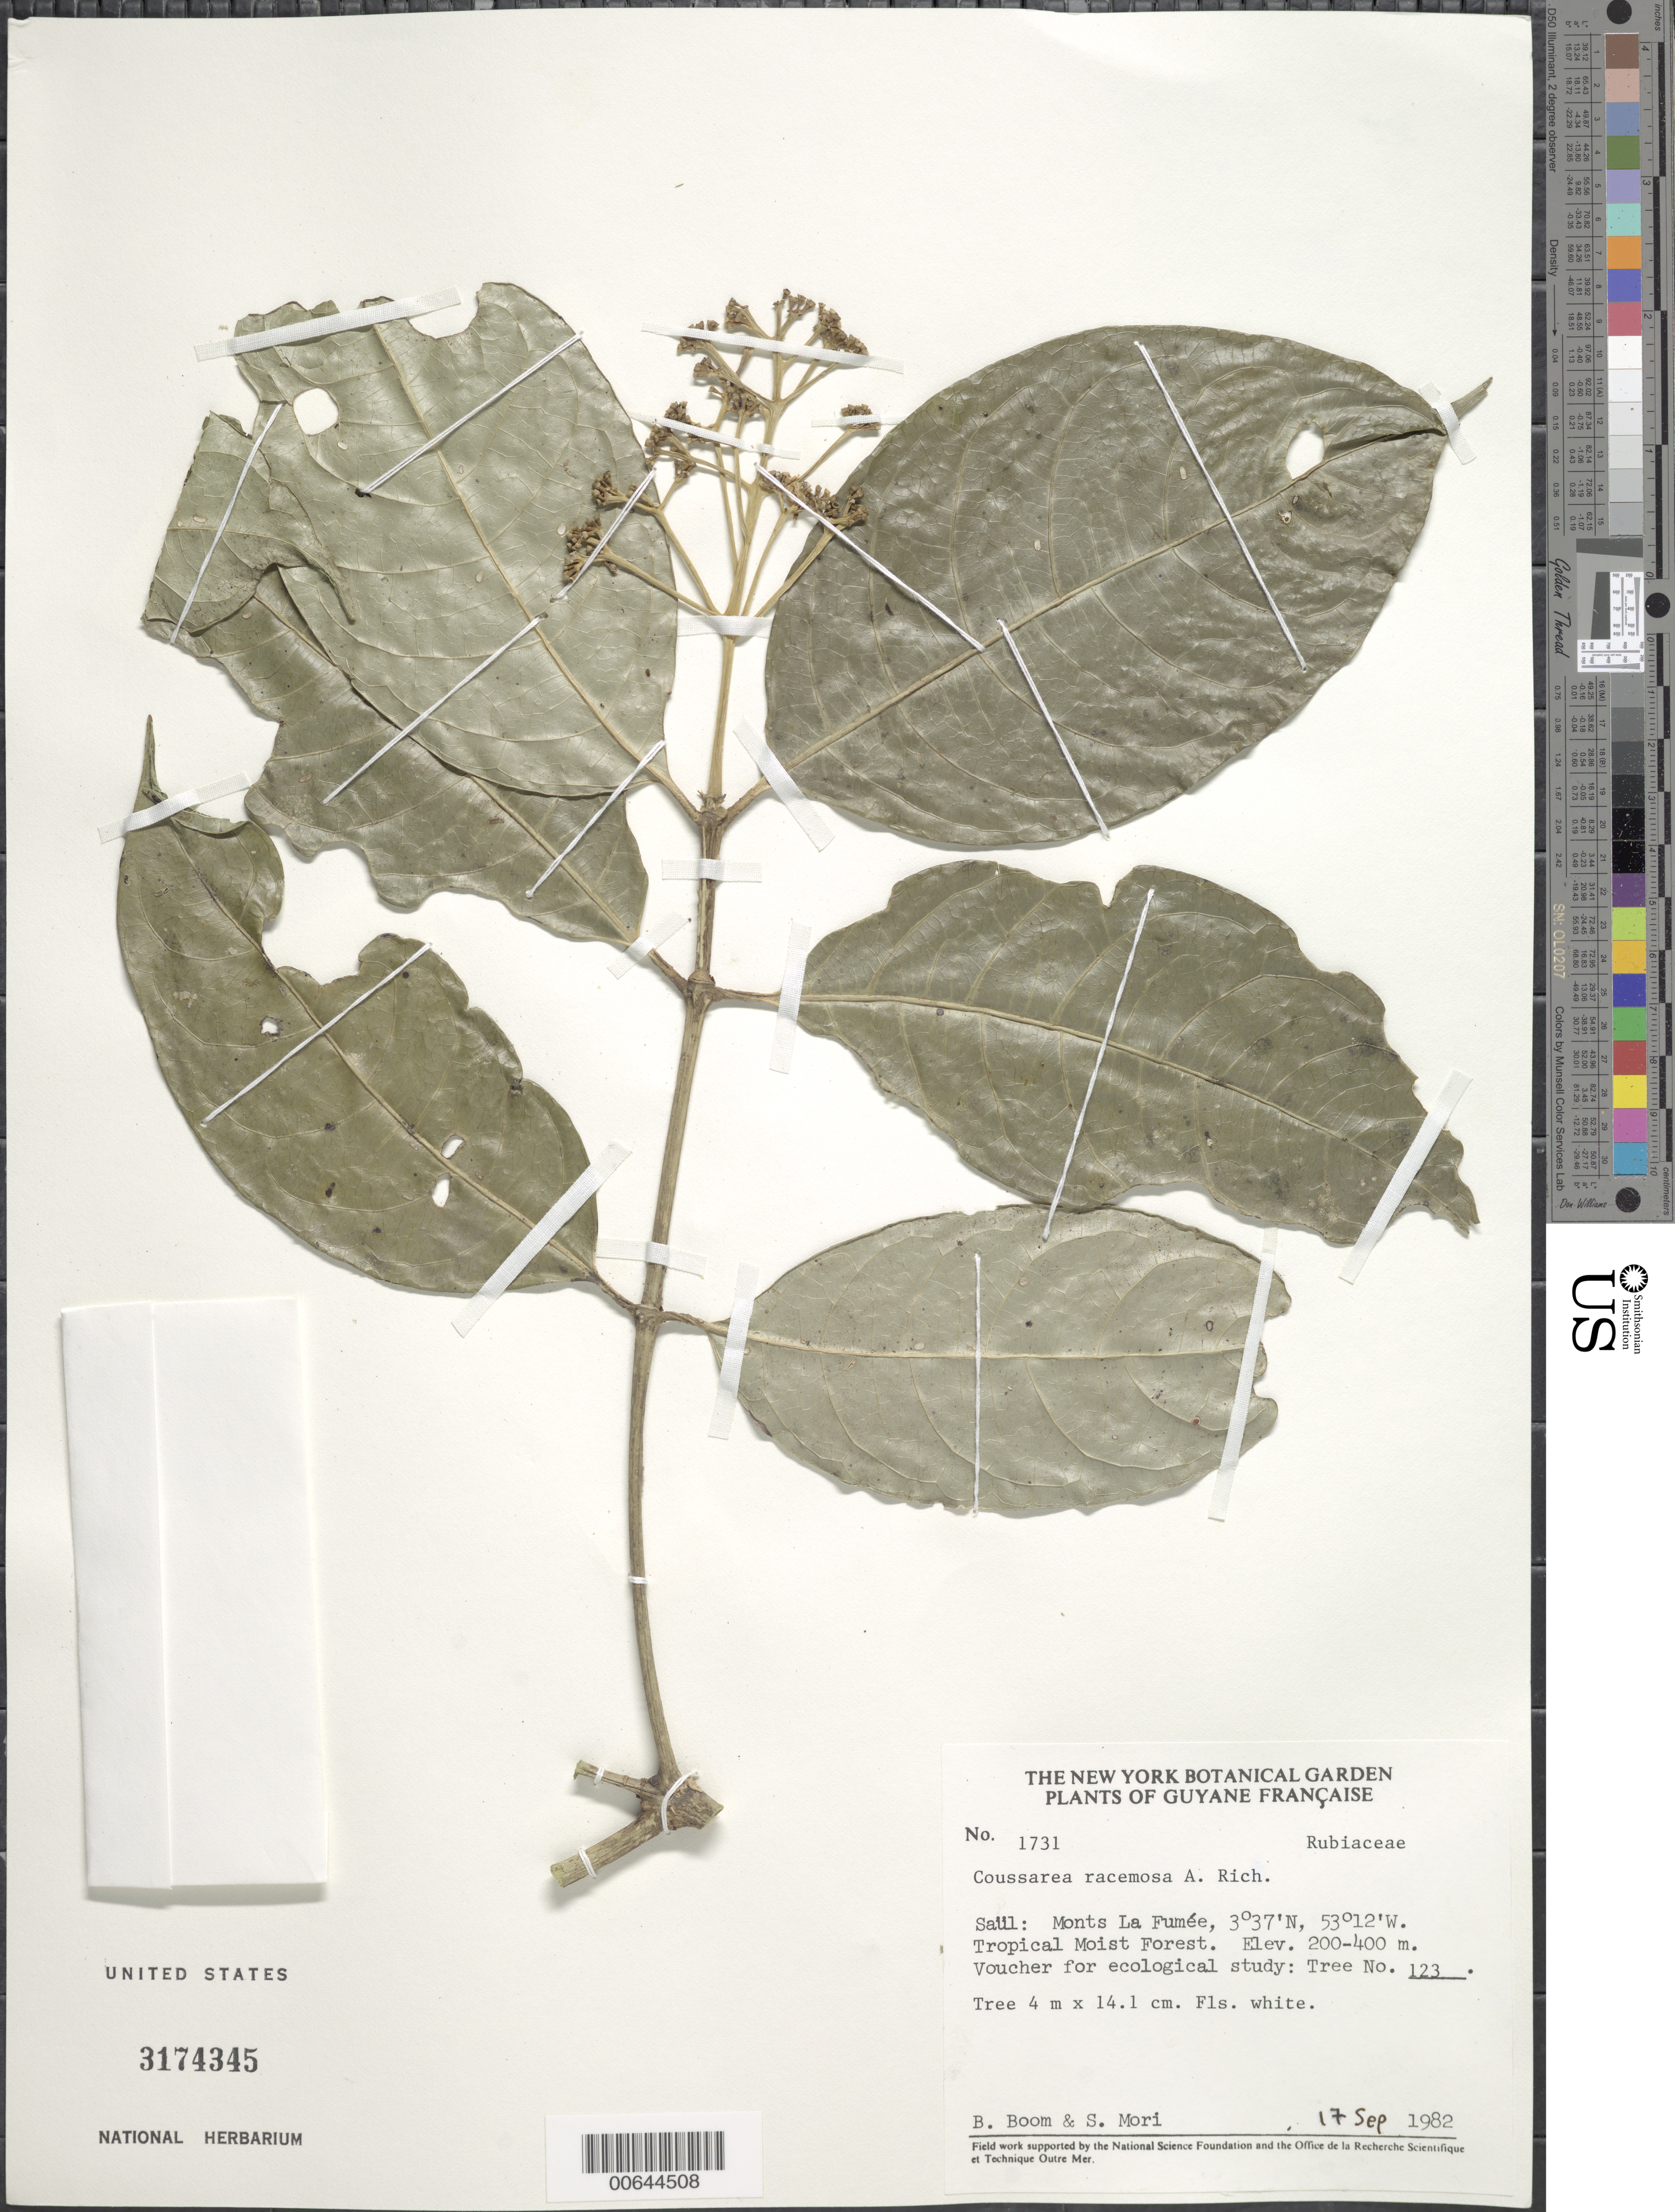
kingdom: Plantae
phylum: Tracheophyta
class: Magnoliopsida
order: Gentianales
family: Rubiaceae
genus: Coussarea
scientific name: Coussarea racemosa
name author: A. Rich.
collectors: B. M. Boom & S. Mori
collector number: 1731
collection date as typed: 17-Sep-82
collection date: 1982-09-17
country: French Guiana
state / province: Saint-Laurent-du-Maroni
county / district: Saül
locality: Saül, Monts La Fumée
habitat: Tropical moist forest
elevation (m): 200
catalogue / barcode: US 3174345